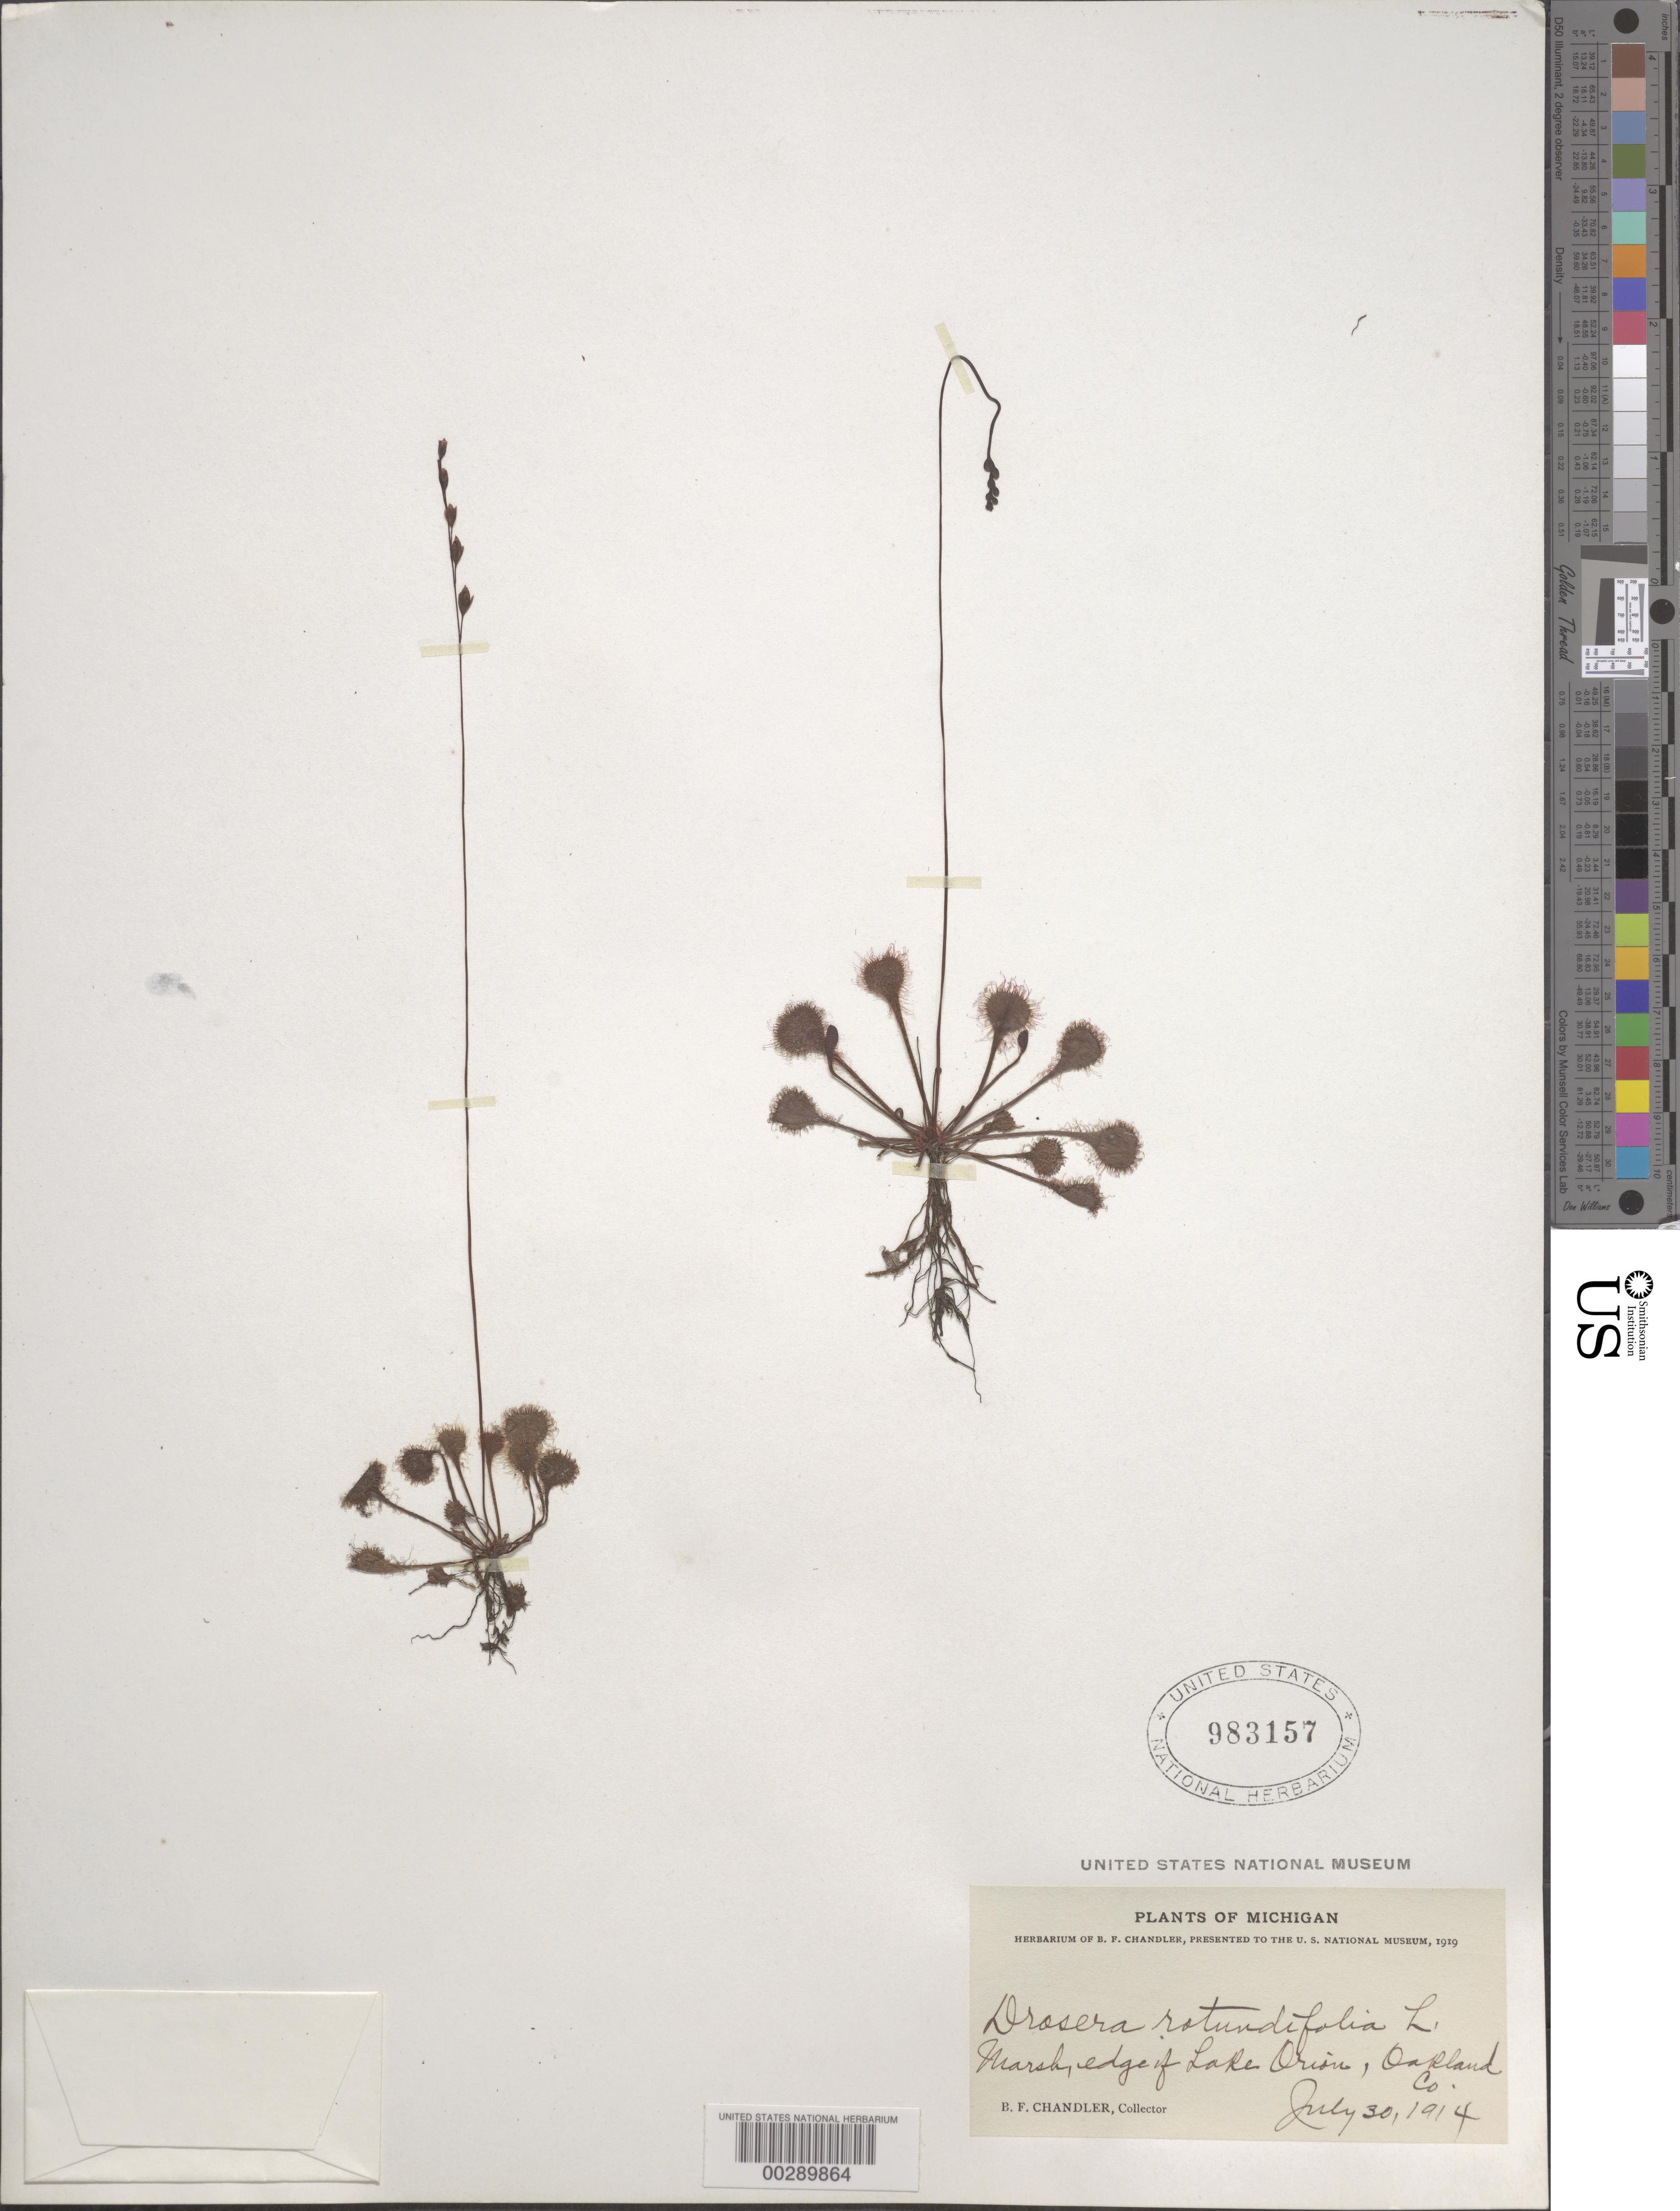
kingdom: Plantae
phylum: Tracheophyta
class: Magnoliopsida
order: Caryophyllales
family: Droseraceae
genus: Drosera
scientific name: Drosera rotundifolia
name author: L.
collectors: B. F. Chandler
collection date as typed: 30 Jul 1914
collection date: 1914-07-30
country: United States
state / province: Michigan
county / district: Oakland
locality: Edge of lake orion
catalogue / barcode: US 983157